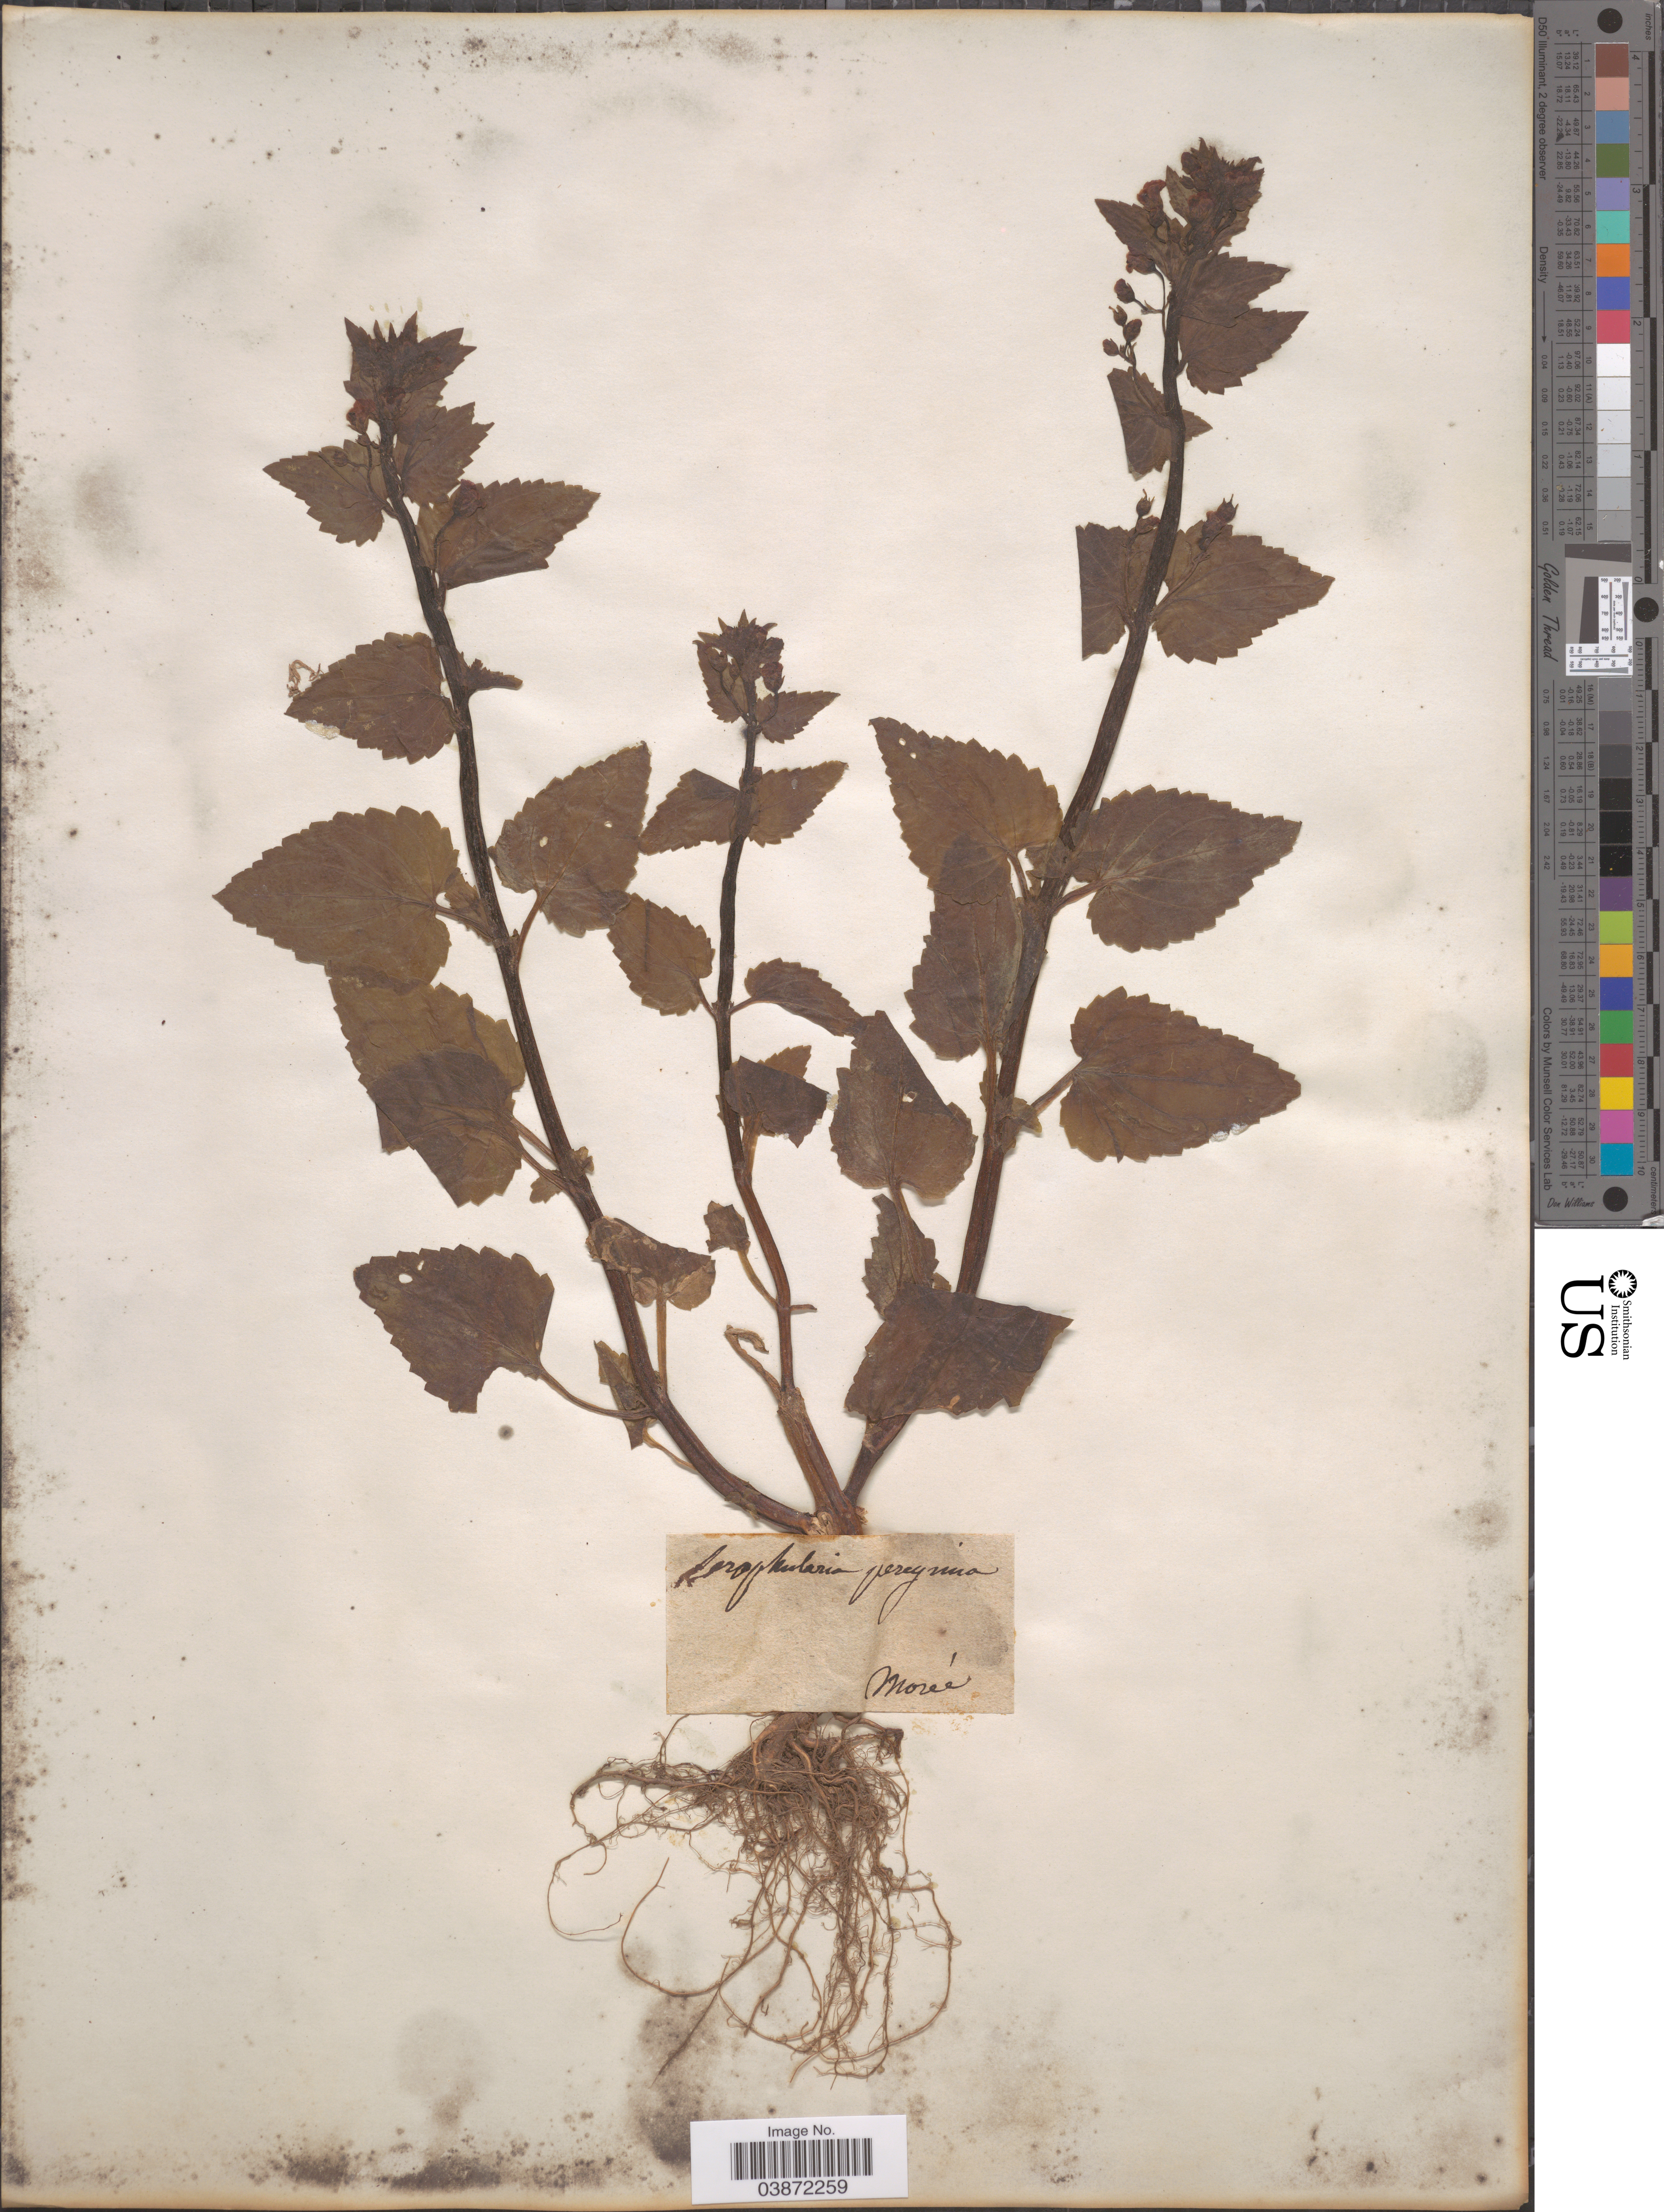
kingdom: Plantae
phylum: Tracheophyta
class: Magnoliopsida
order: Lamiales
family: Scrophulariaceae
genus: Scrophularia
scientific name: Scrophularia peregrina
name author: L.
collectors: Morée